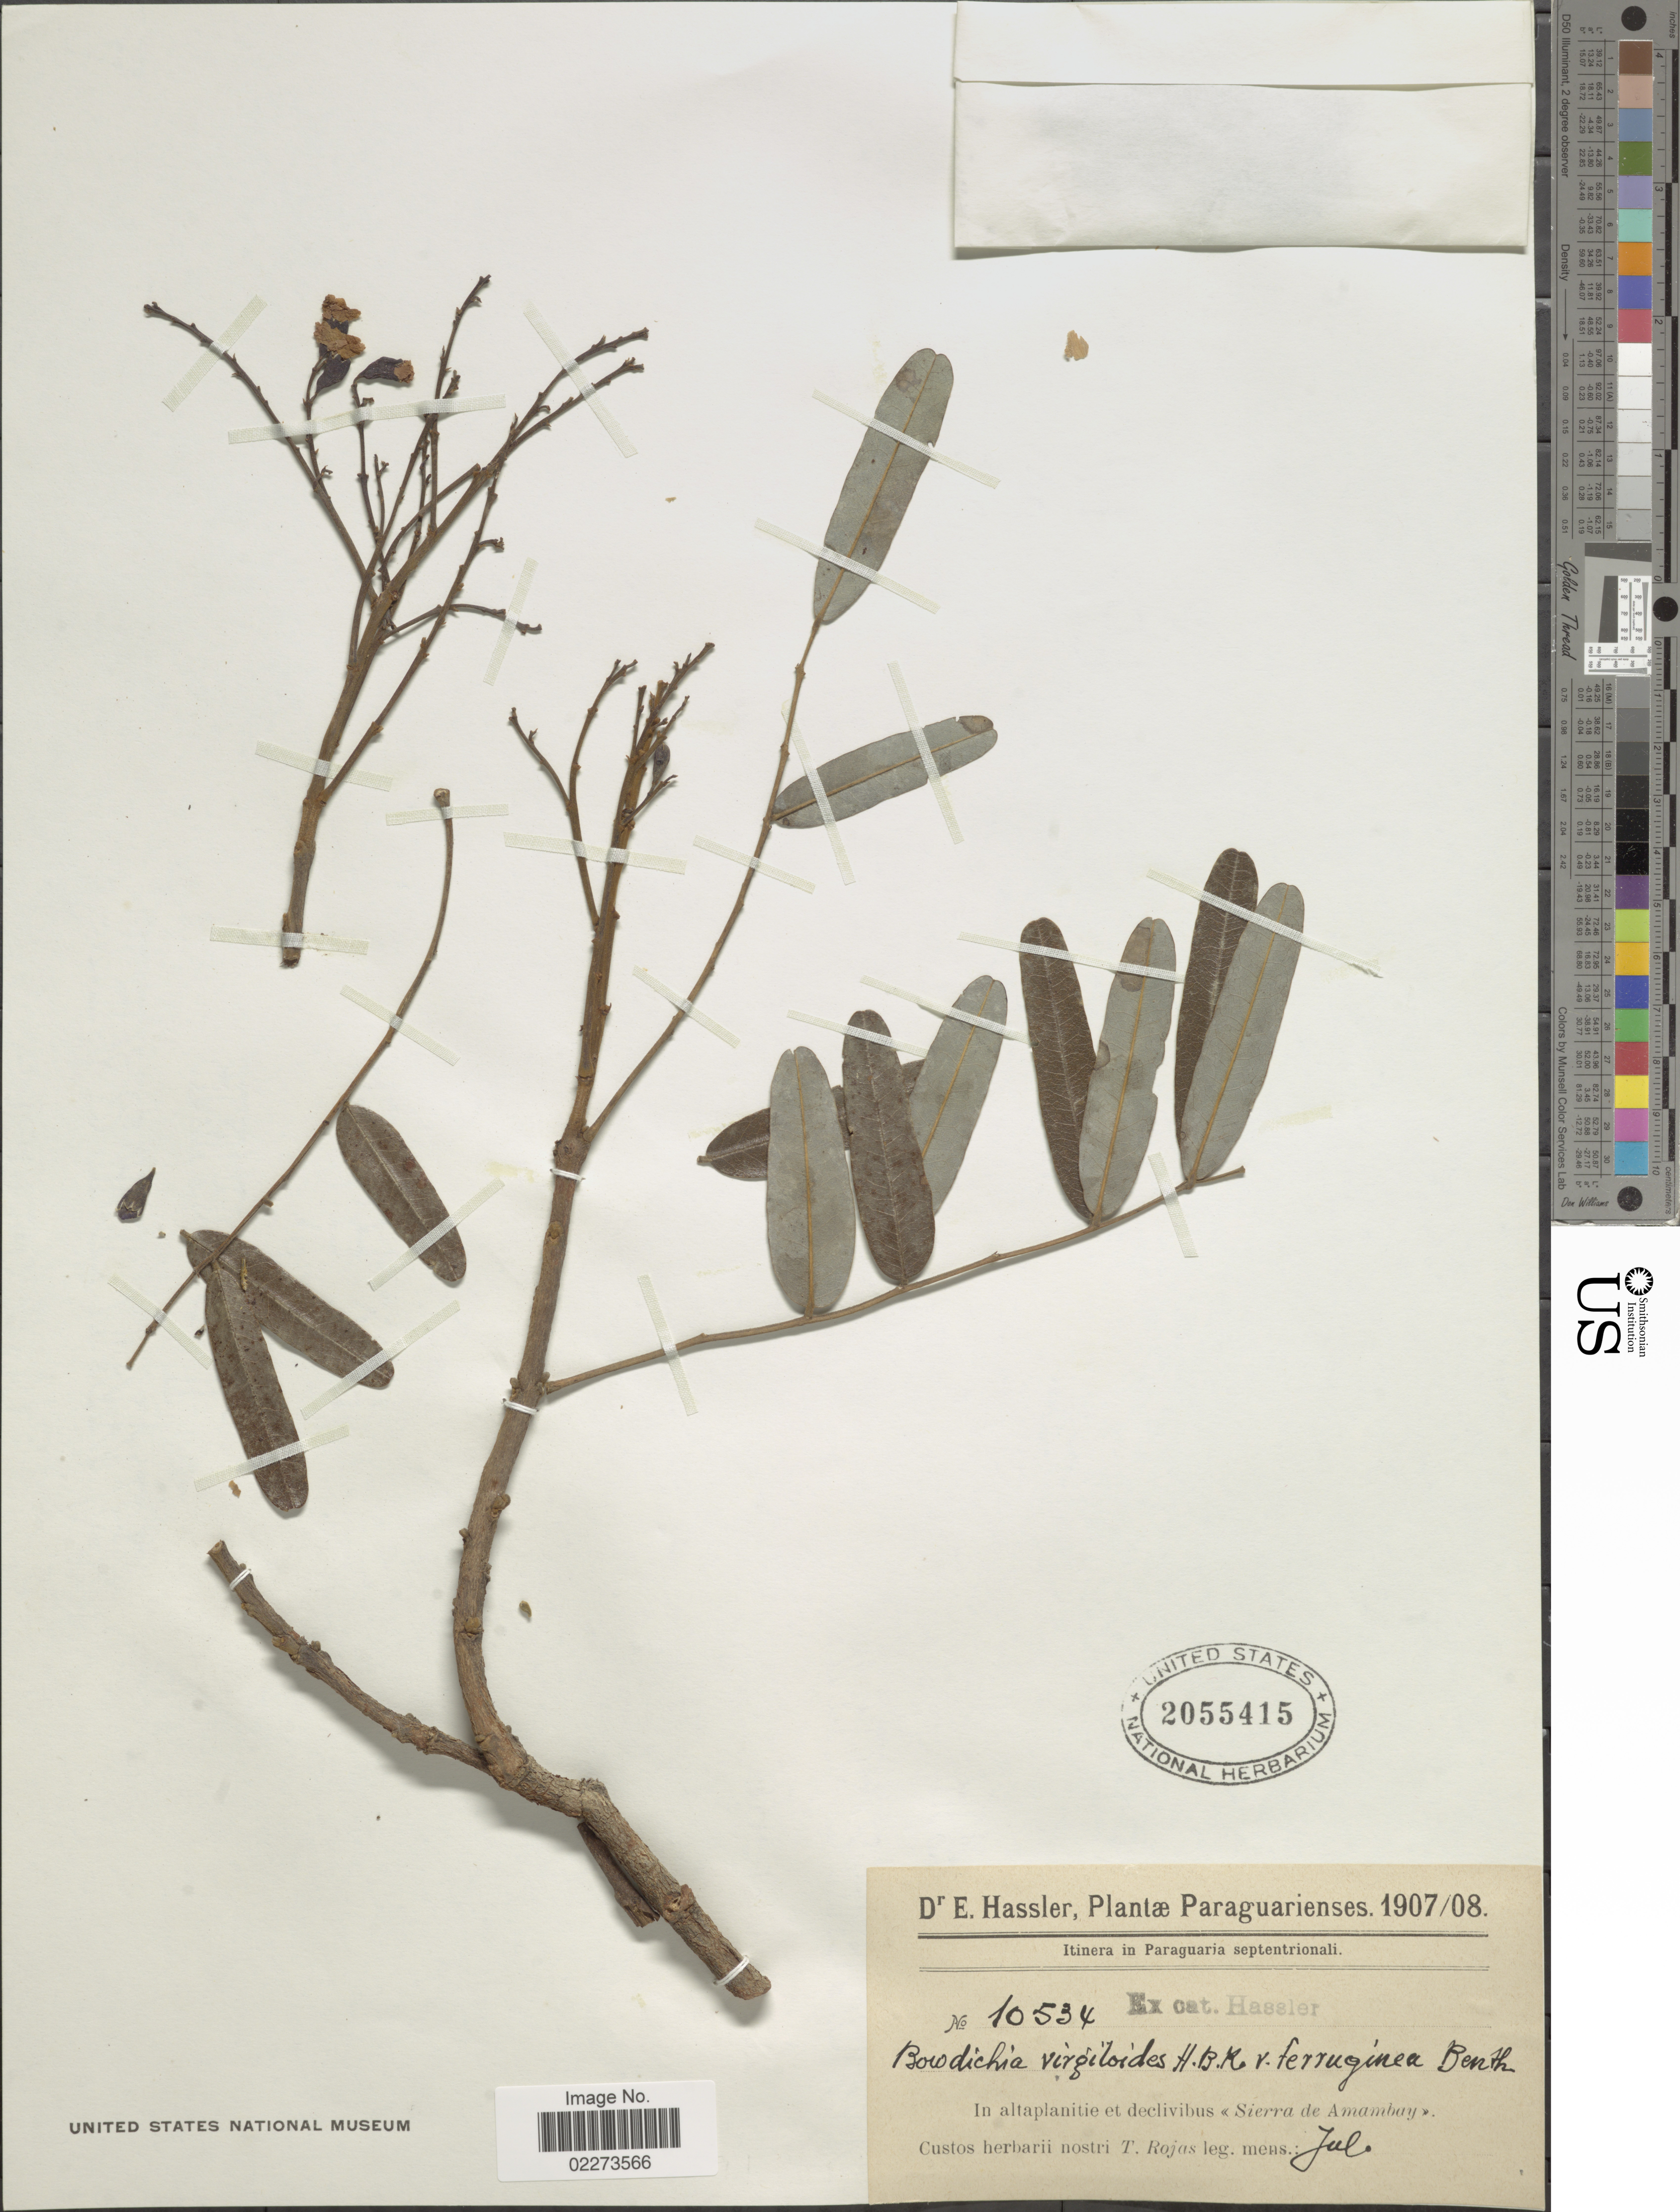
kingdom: Plantae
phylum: Tracheophyta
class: Magnoliopsida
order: Fabales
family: Fabaceae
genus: Bowdichia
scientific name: Bowdichia virgilioides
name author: Kunth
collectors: E. Hassler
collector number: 10534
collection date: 1907-07/1908-07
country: Paraguay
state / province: Paraguari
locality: In altaplanitie et declivibus <<Sierra de Amambay>>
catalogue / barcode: US 2055415